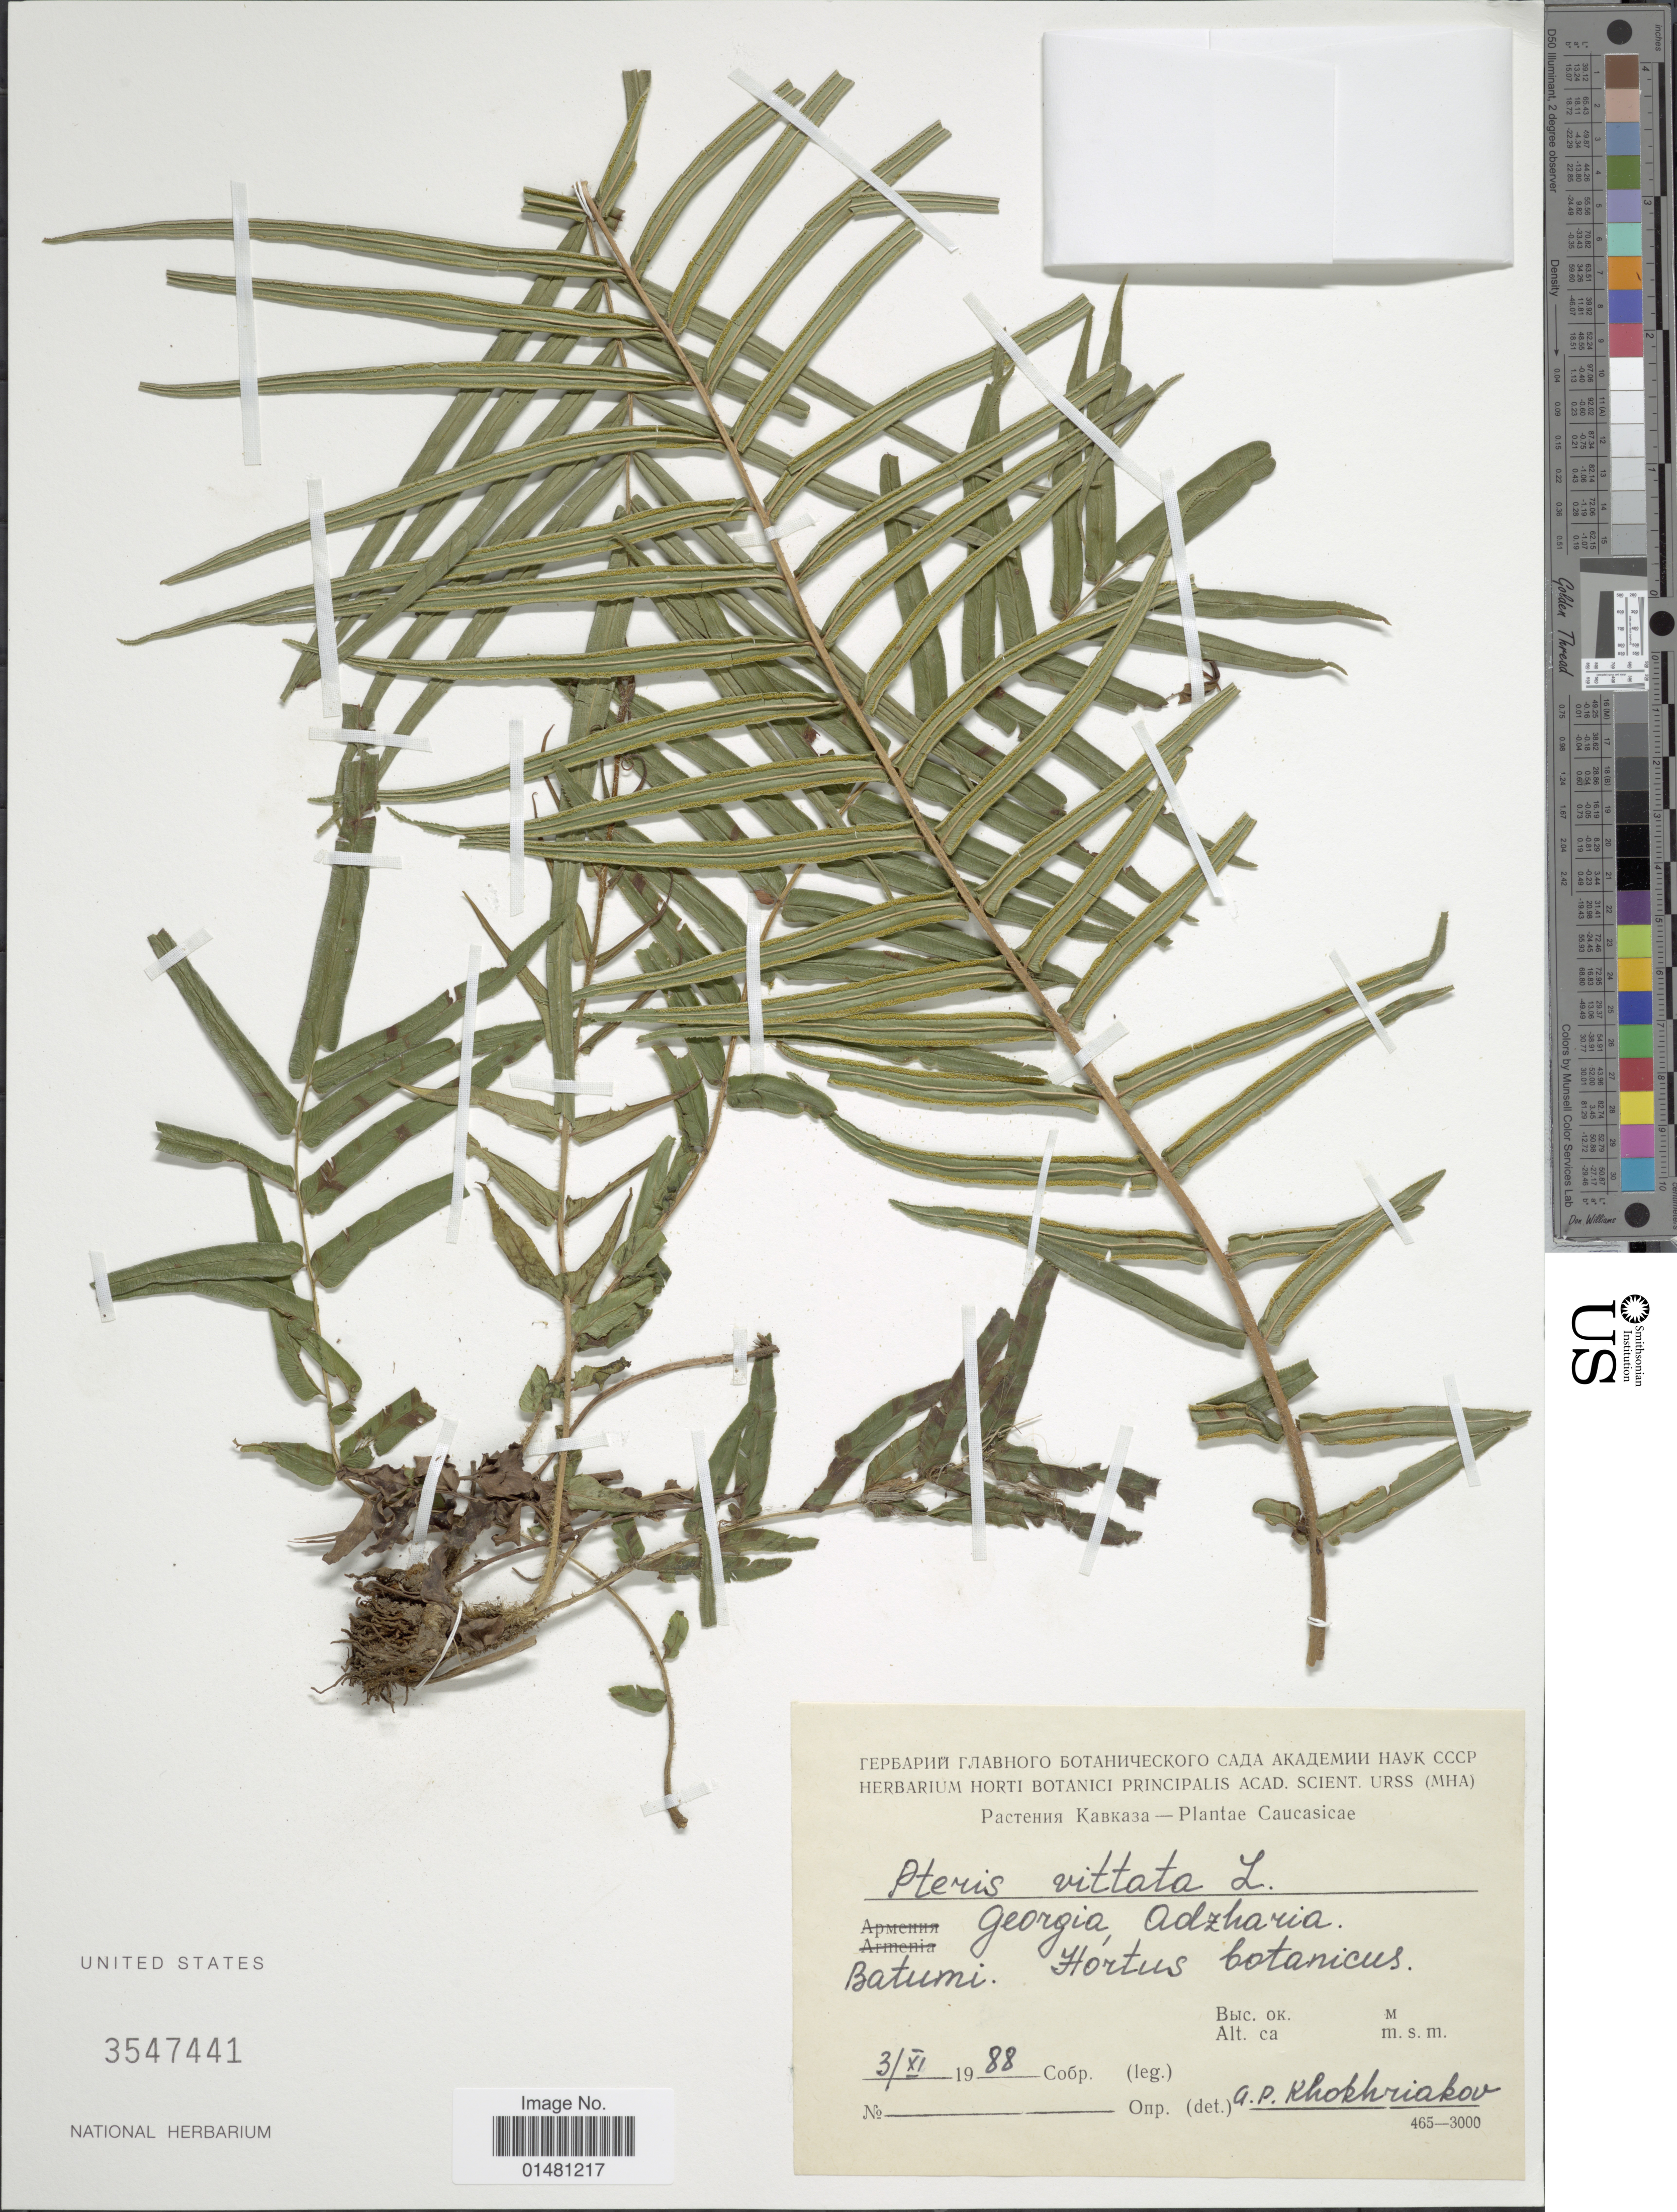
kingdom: Plantae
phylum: Tracheophyta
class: Polypodiopsida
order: Polypodiales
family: Pteridaceae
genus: Pteris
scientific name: Pteris vittata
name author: L.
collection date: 1988-11-03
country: United States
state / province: Georgia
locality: Odzharia, Batumi. Hortus botanicus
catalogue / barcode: US 3547441